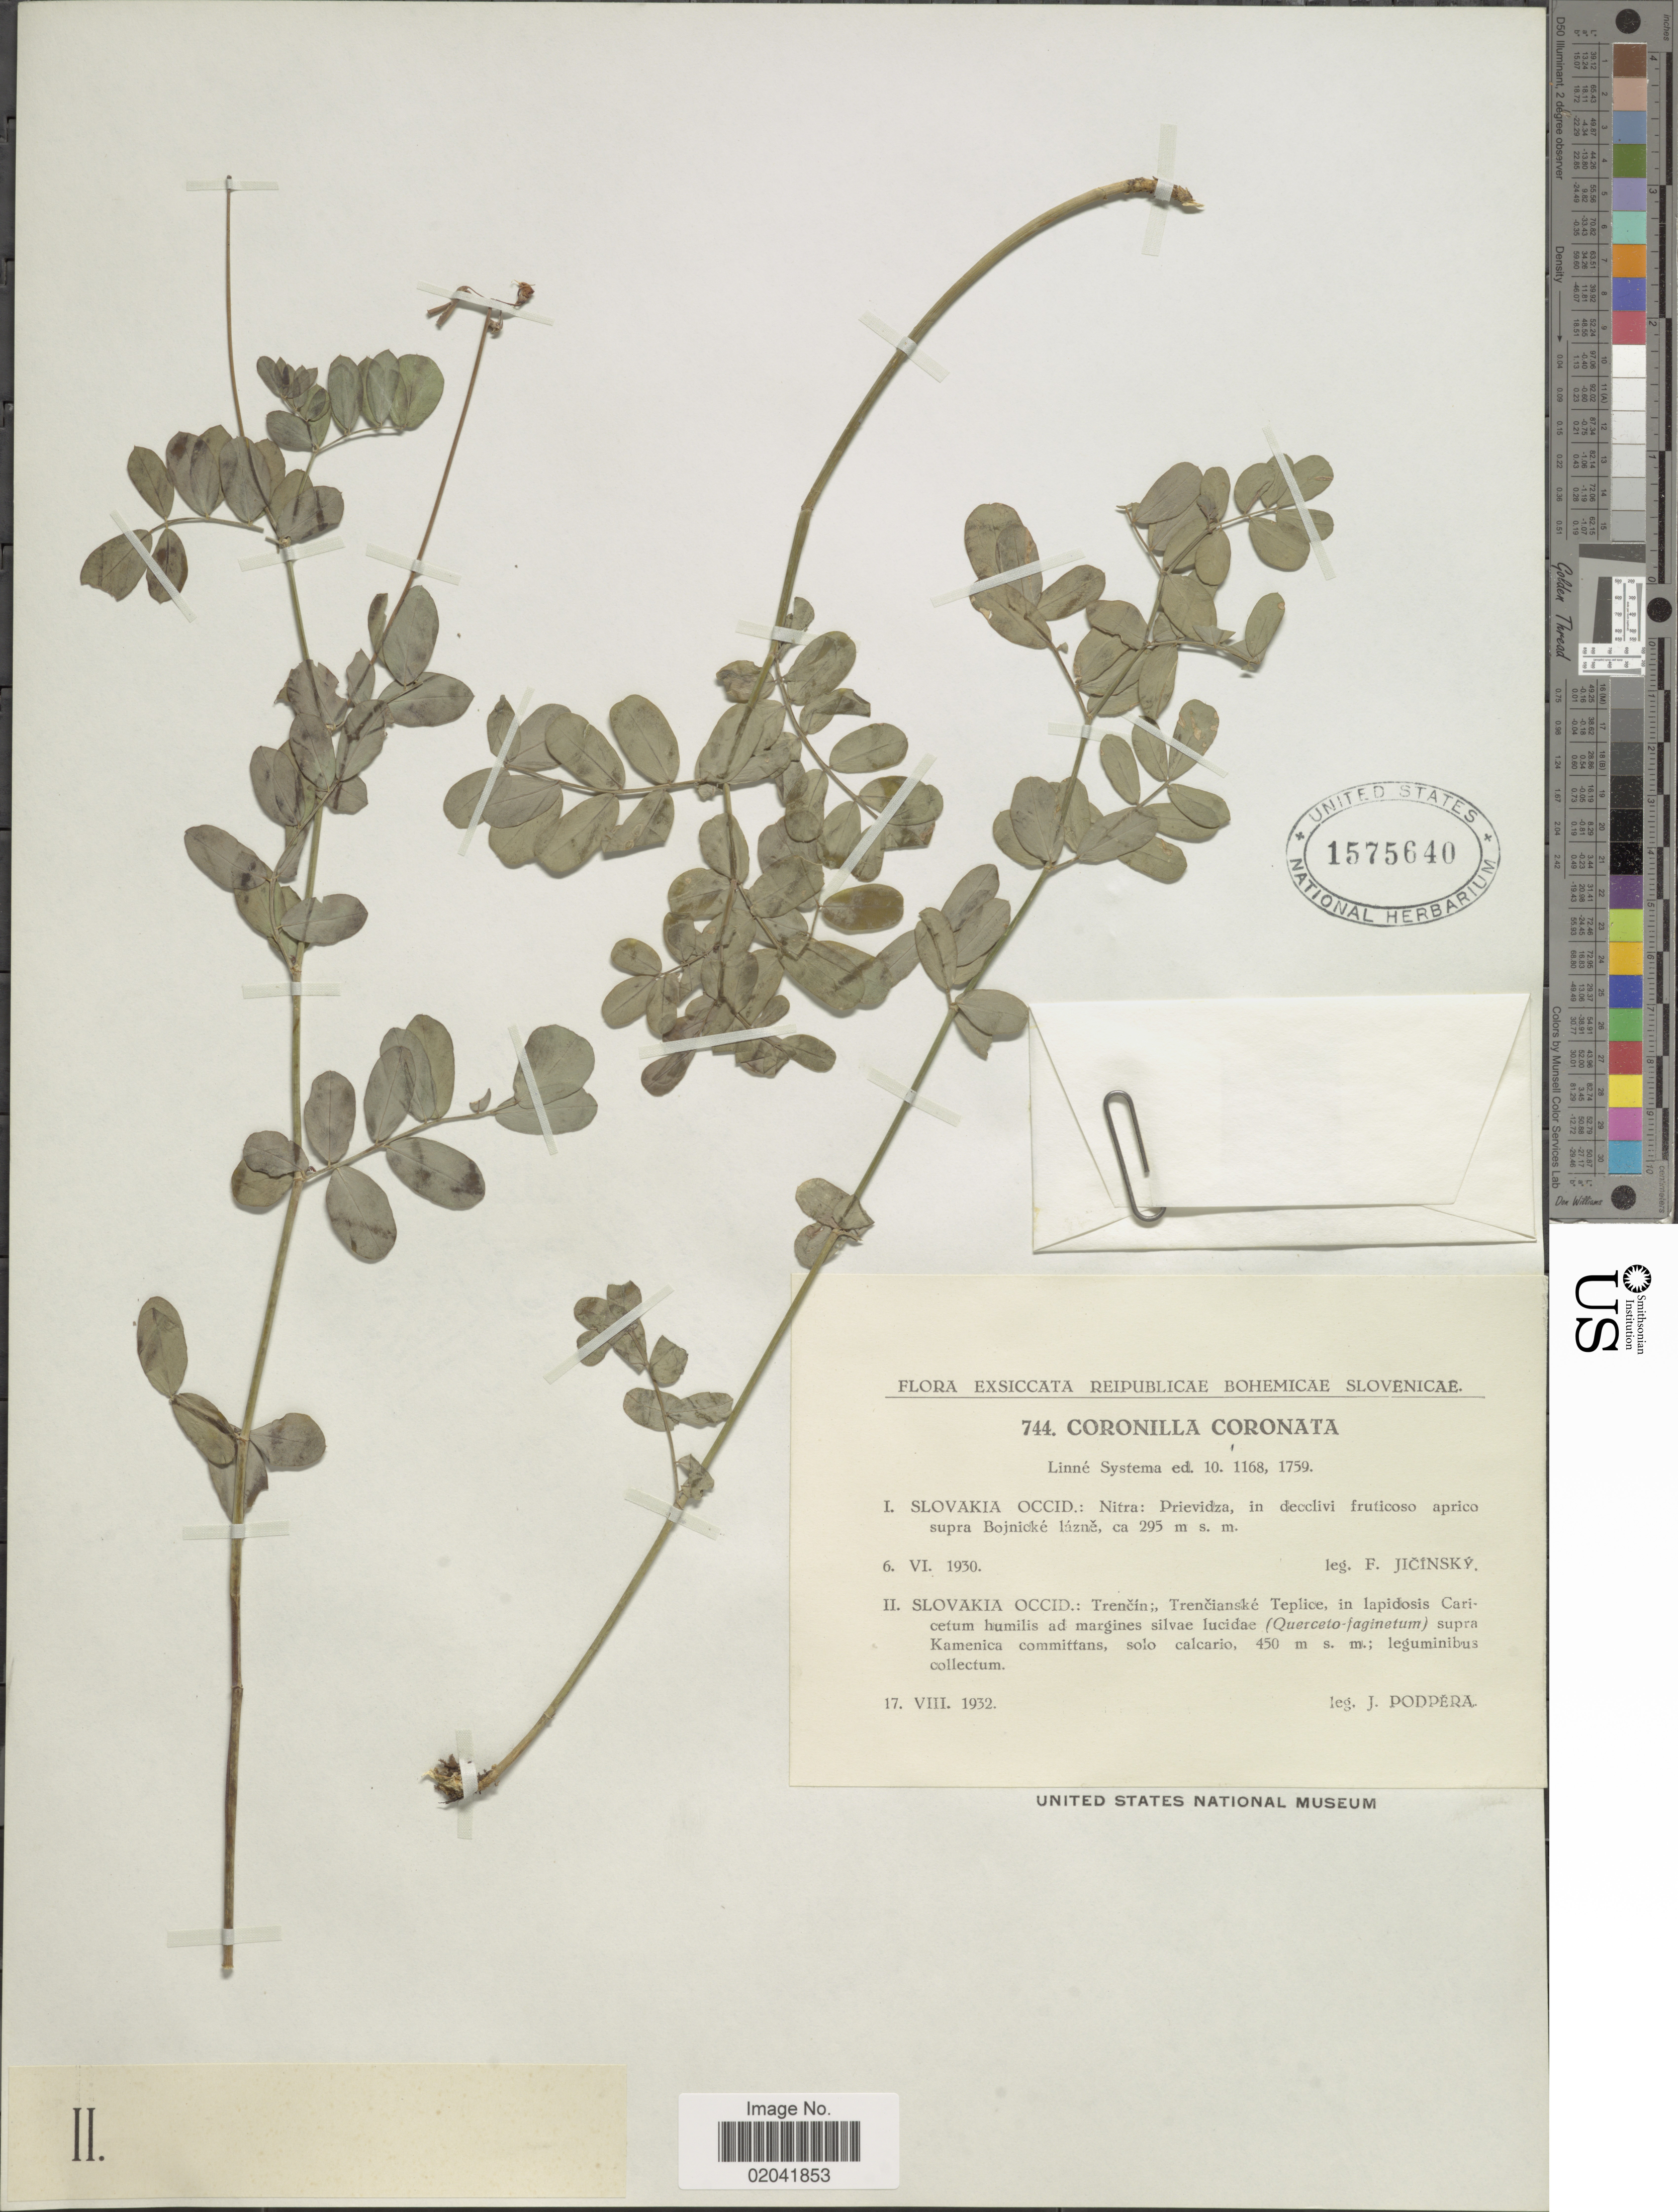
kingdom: Plantae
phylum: Tracheophyta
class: Magnoliopsida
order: Fabales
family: Fabaceae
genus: Coronilla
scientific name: Coronilla coronata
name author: L.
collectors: J. Podpera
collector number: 744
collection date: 1932-08-17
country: Slovakia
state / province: Trenciansky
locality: Slovakia Occid: Trencín Trencianské Teplice, in lapidosis Caricetum ad margines silvae lucidae supra Kamenica xommittans, solo calcairo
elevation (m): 450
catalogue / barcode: US 1575640